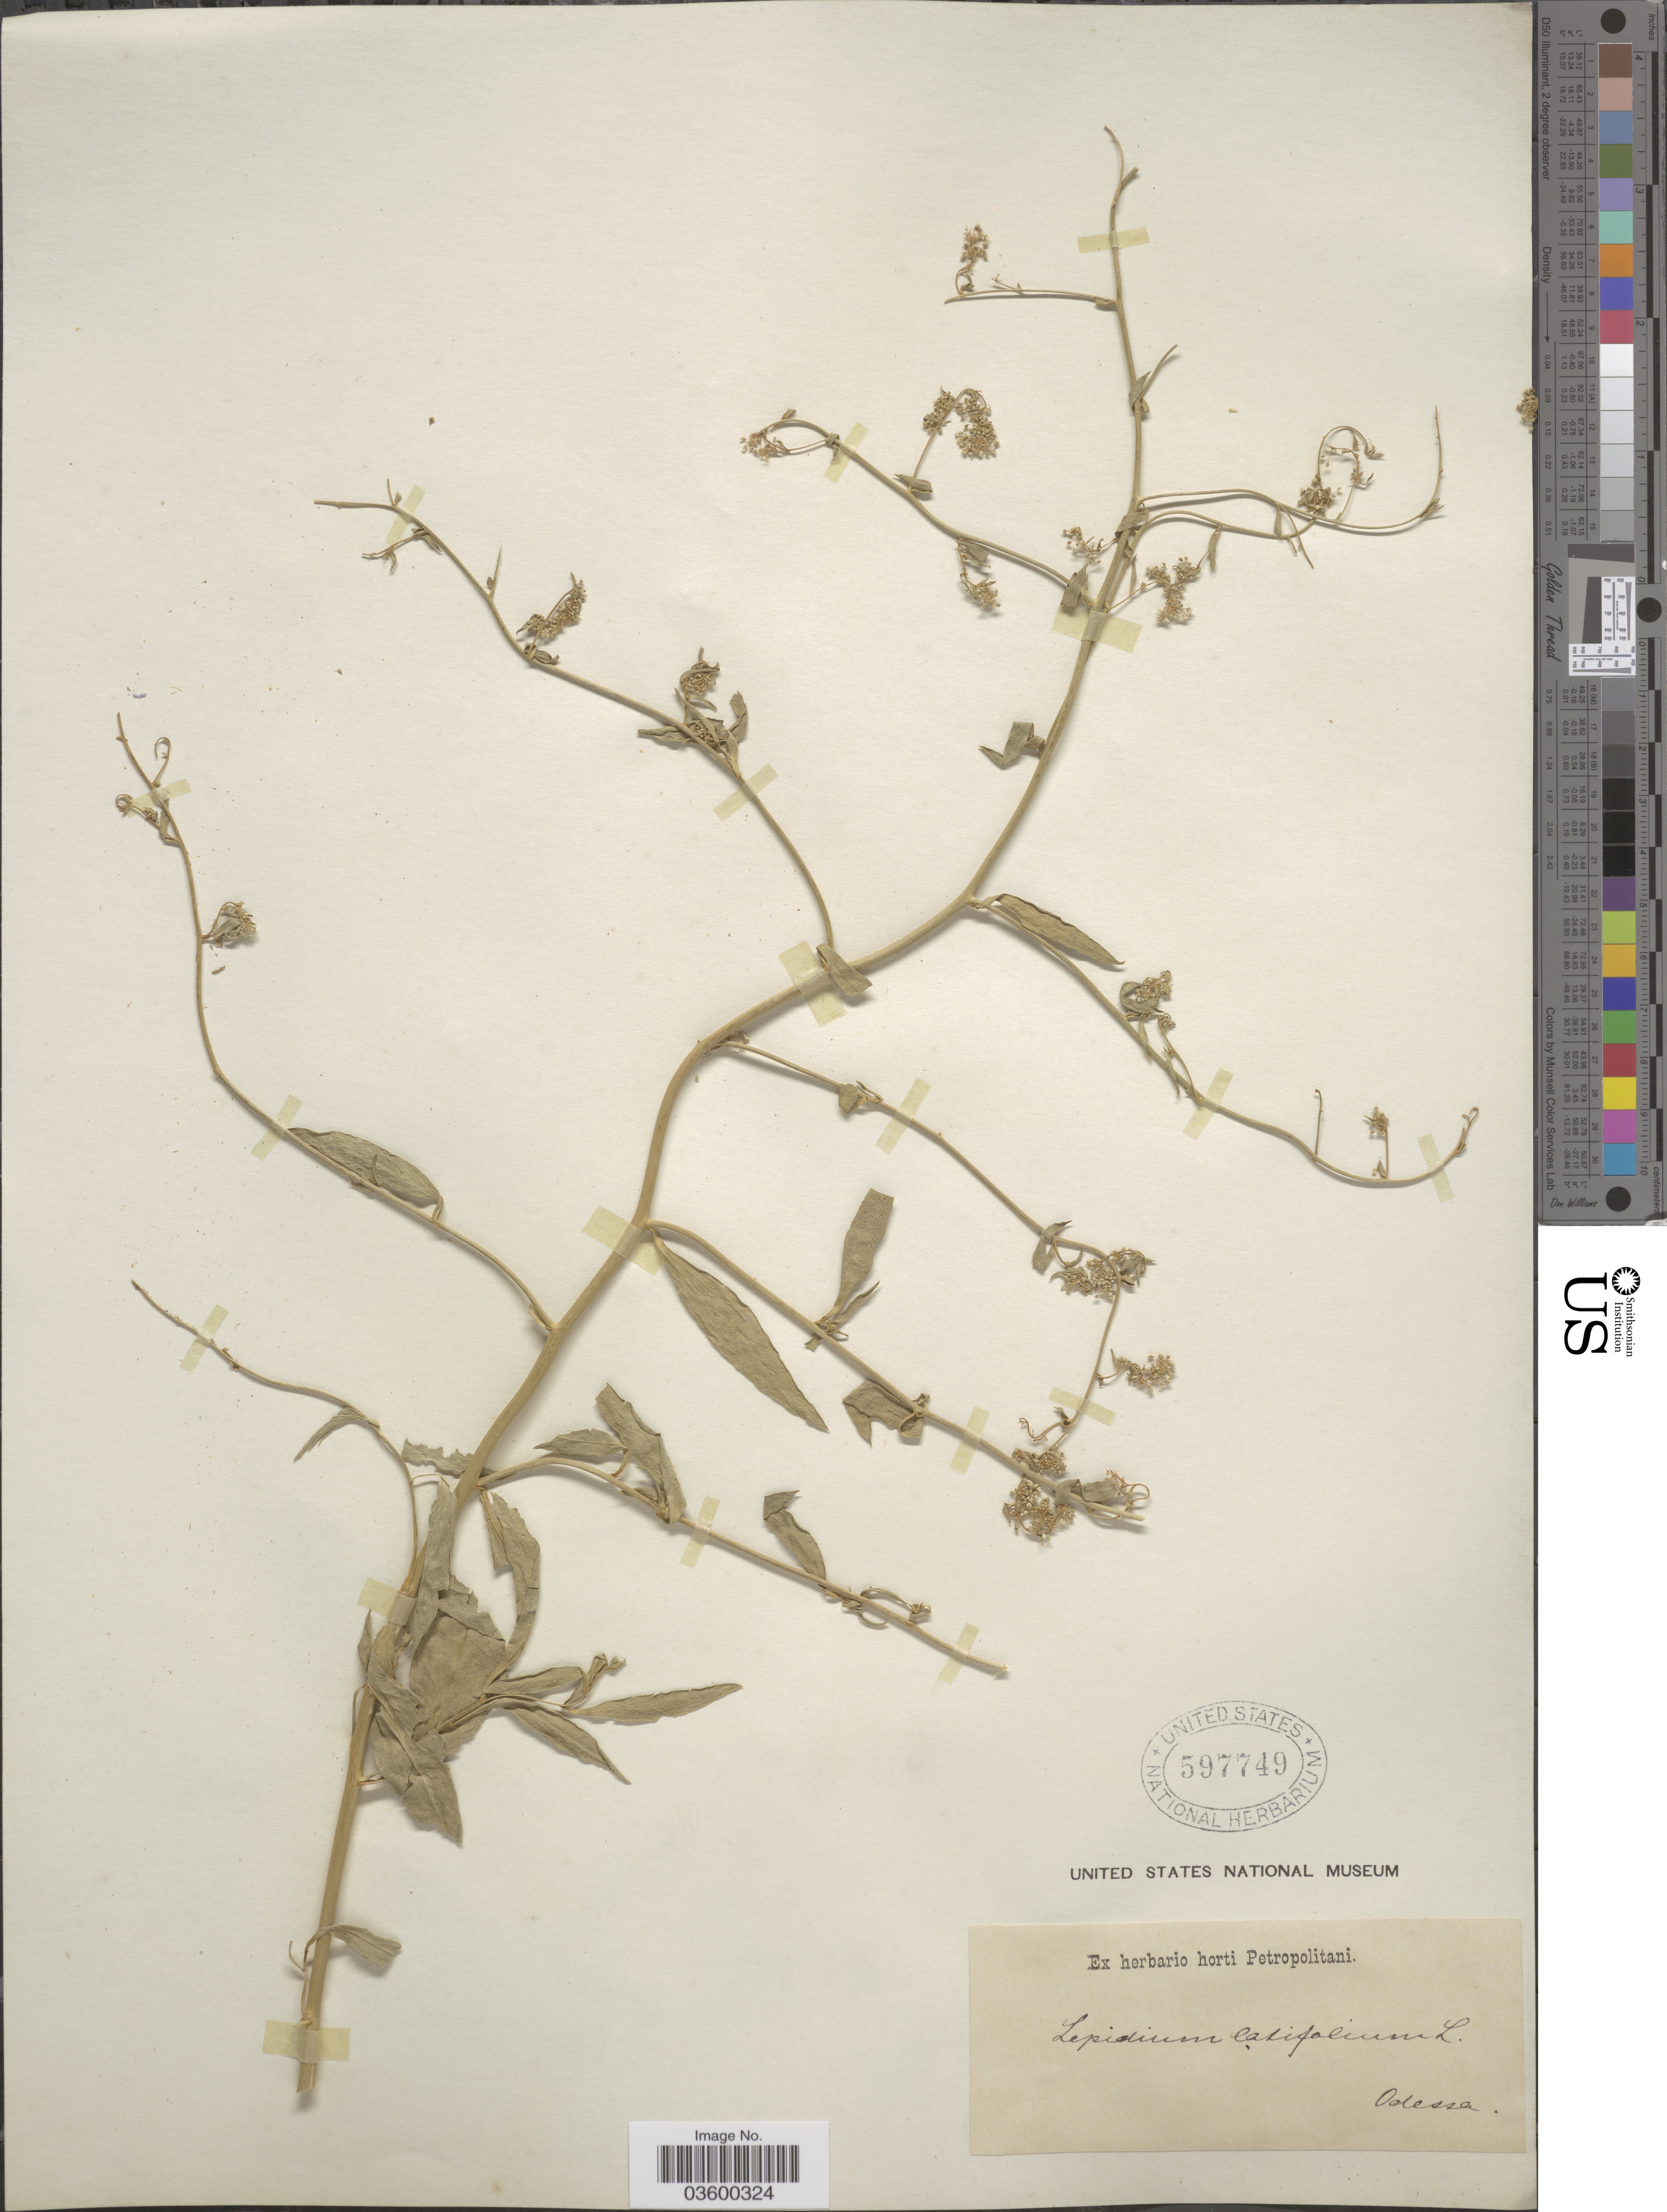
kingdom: Plantae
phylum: Tracheophyta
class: Magnoliopsida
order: Brassicales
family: Brassicaceae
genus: Lepidium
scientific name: Lepidium latifolium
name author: L.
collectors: ex Horto Bot. Petropolitano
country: Ukraine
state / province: Odesa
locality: Odessa.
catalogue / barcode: US 597749